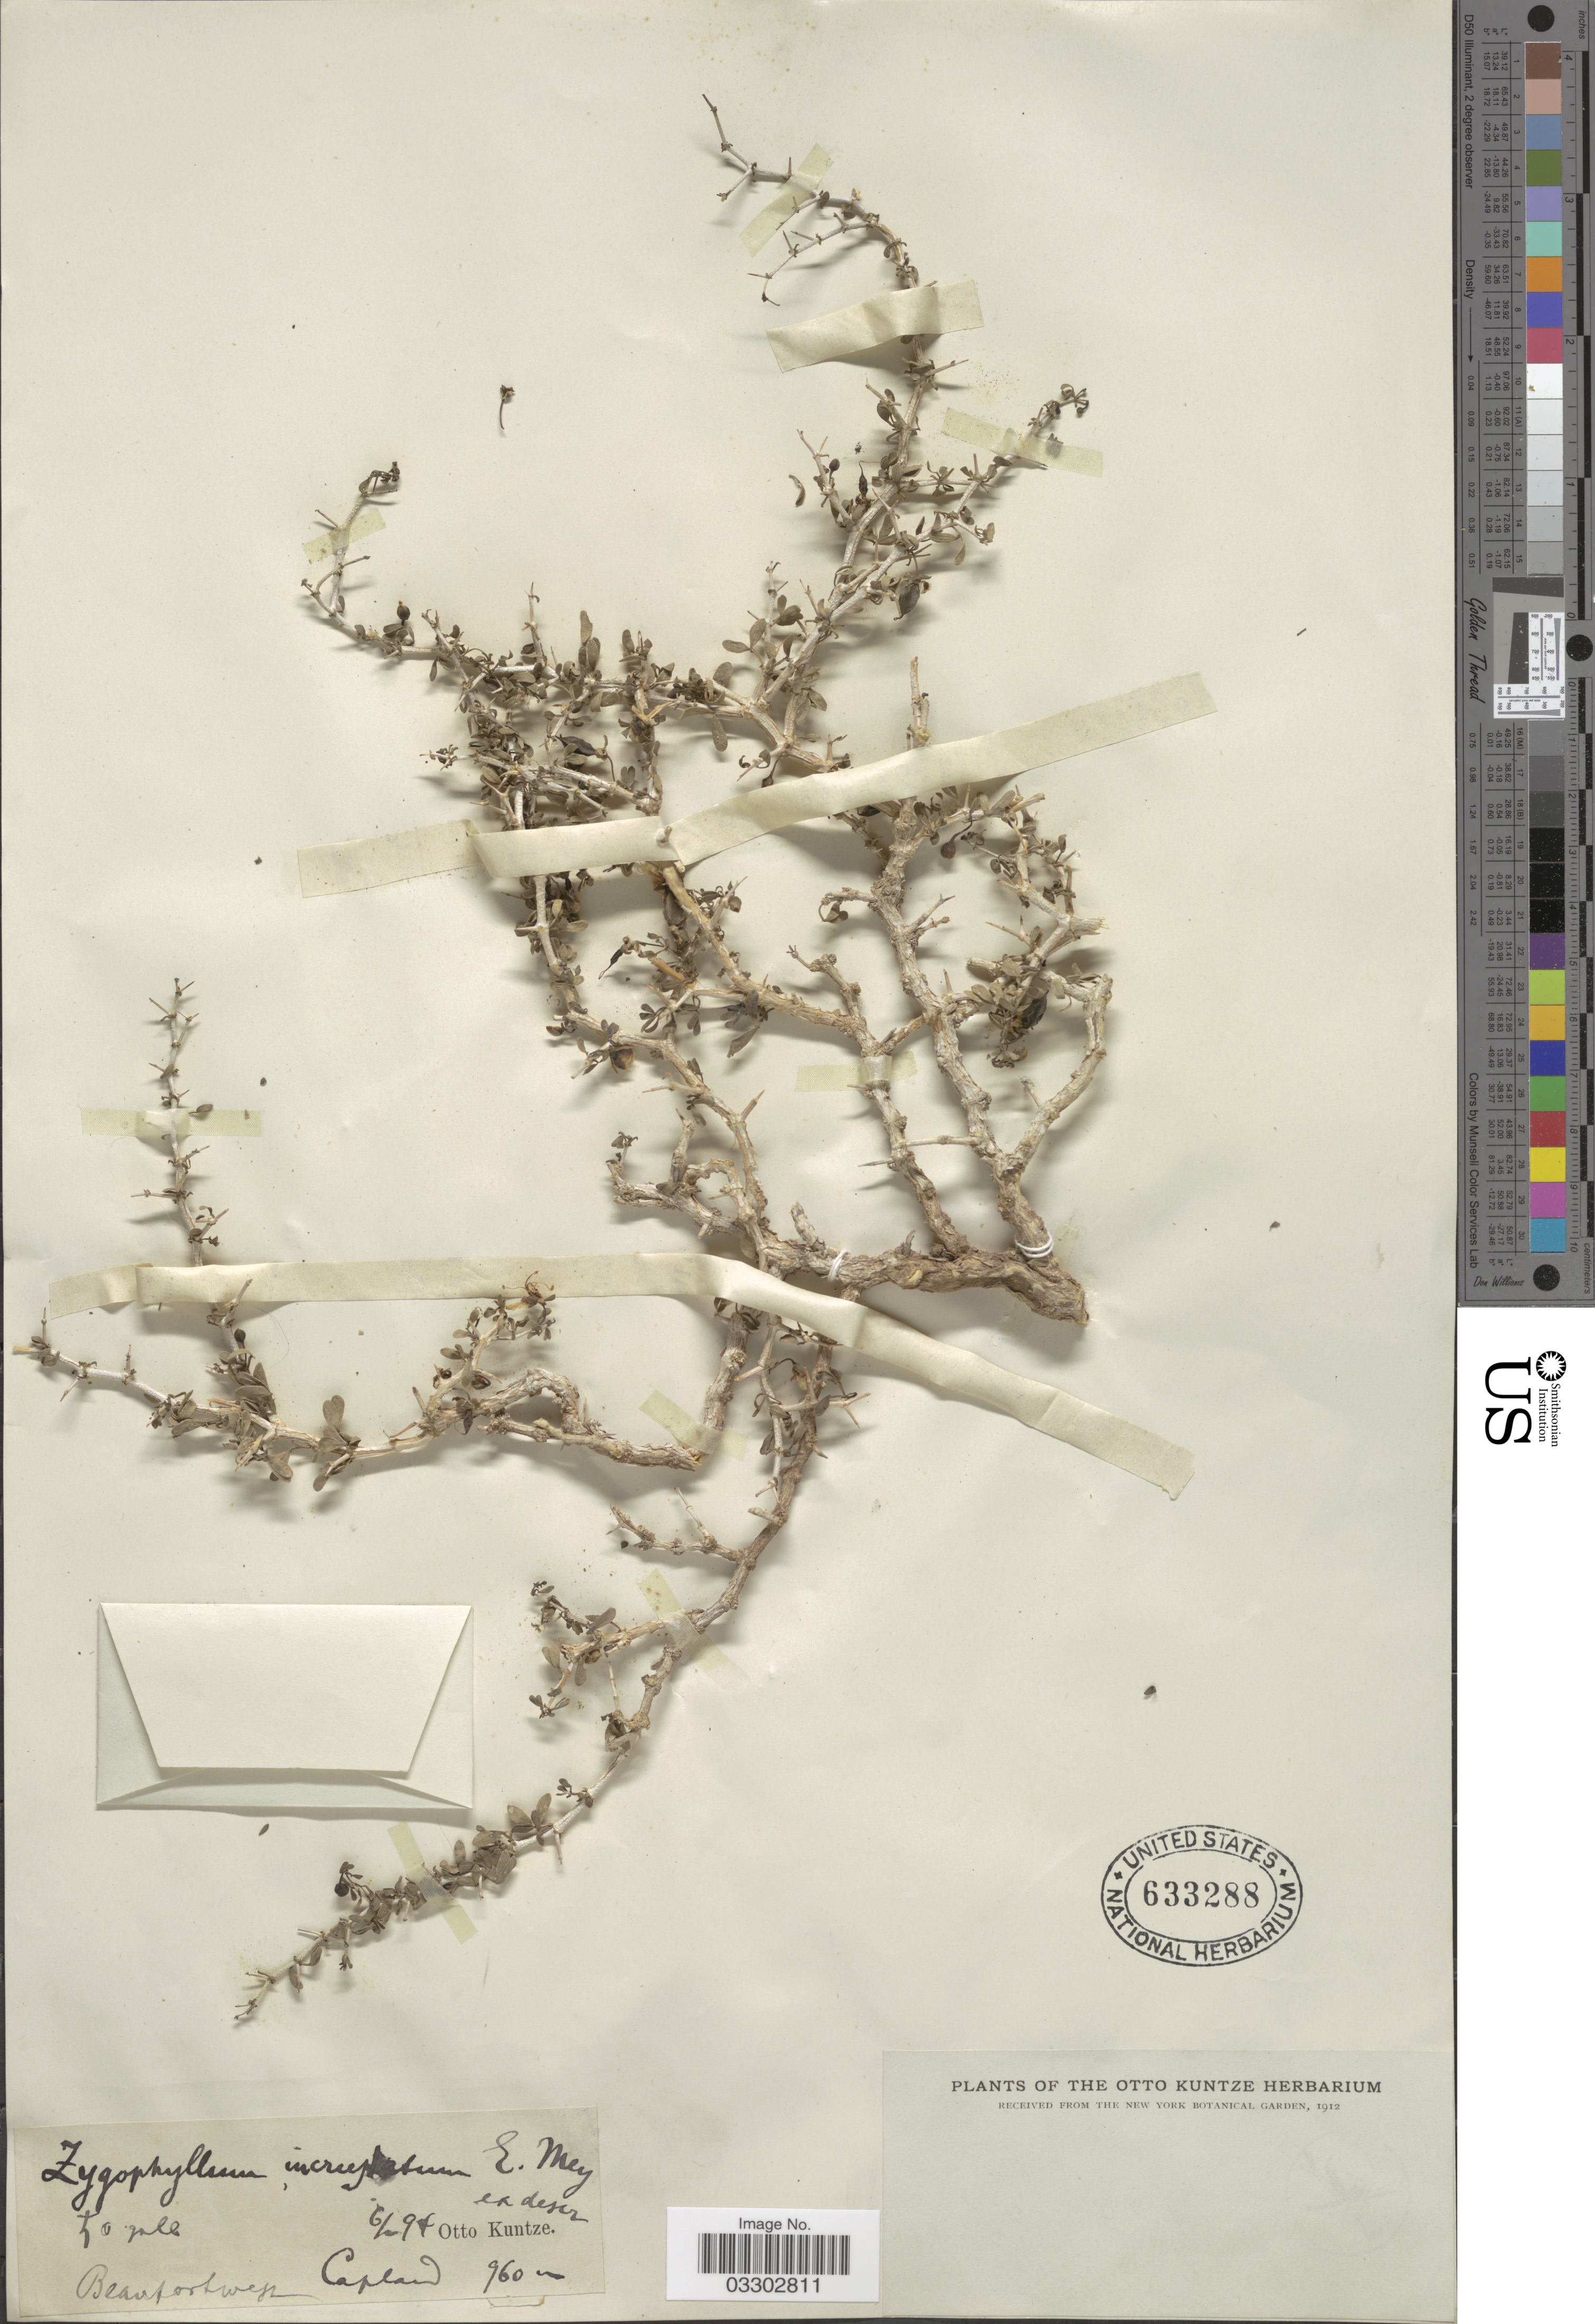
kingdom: Plantae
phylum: Tracheophyta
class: Magnoliopsida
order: Zygophyllales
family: Zygophyllaceae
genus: Roepera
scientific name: Roepera incrustata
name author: (E. Mey. ex Sond.) Beier & Thulin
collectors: C.E.O. Kuntze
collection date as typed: Transcribed d/m/y: /6/94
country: South Africa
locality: Beaufortwest Capland.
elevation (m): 960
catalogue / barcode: US 633288